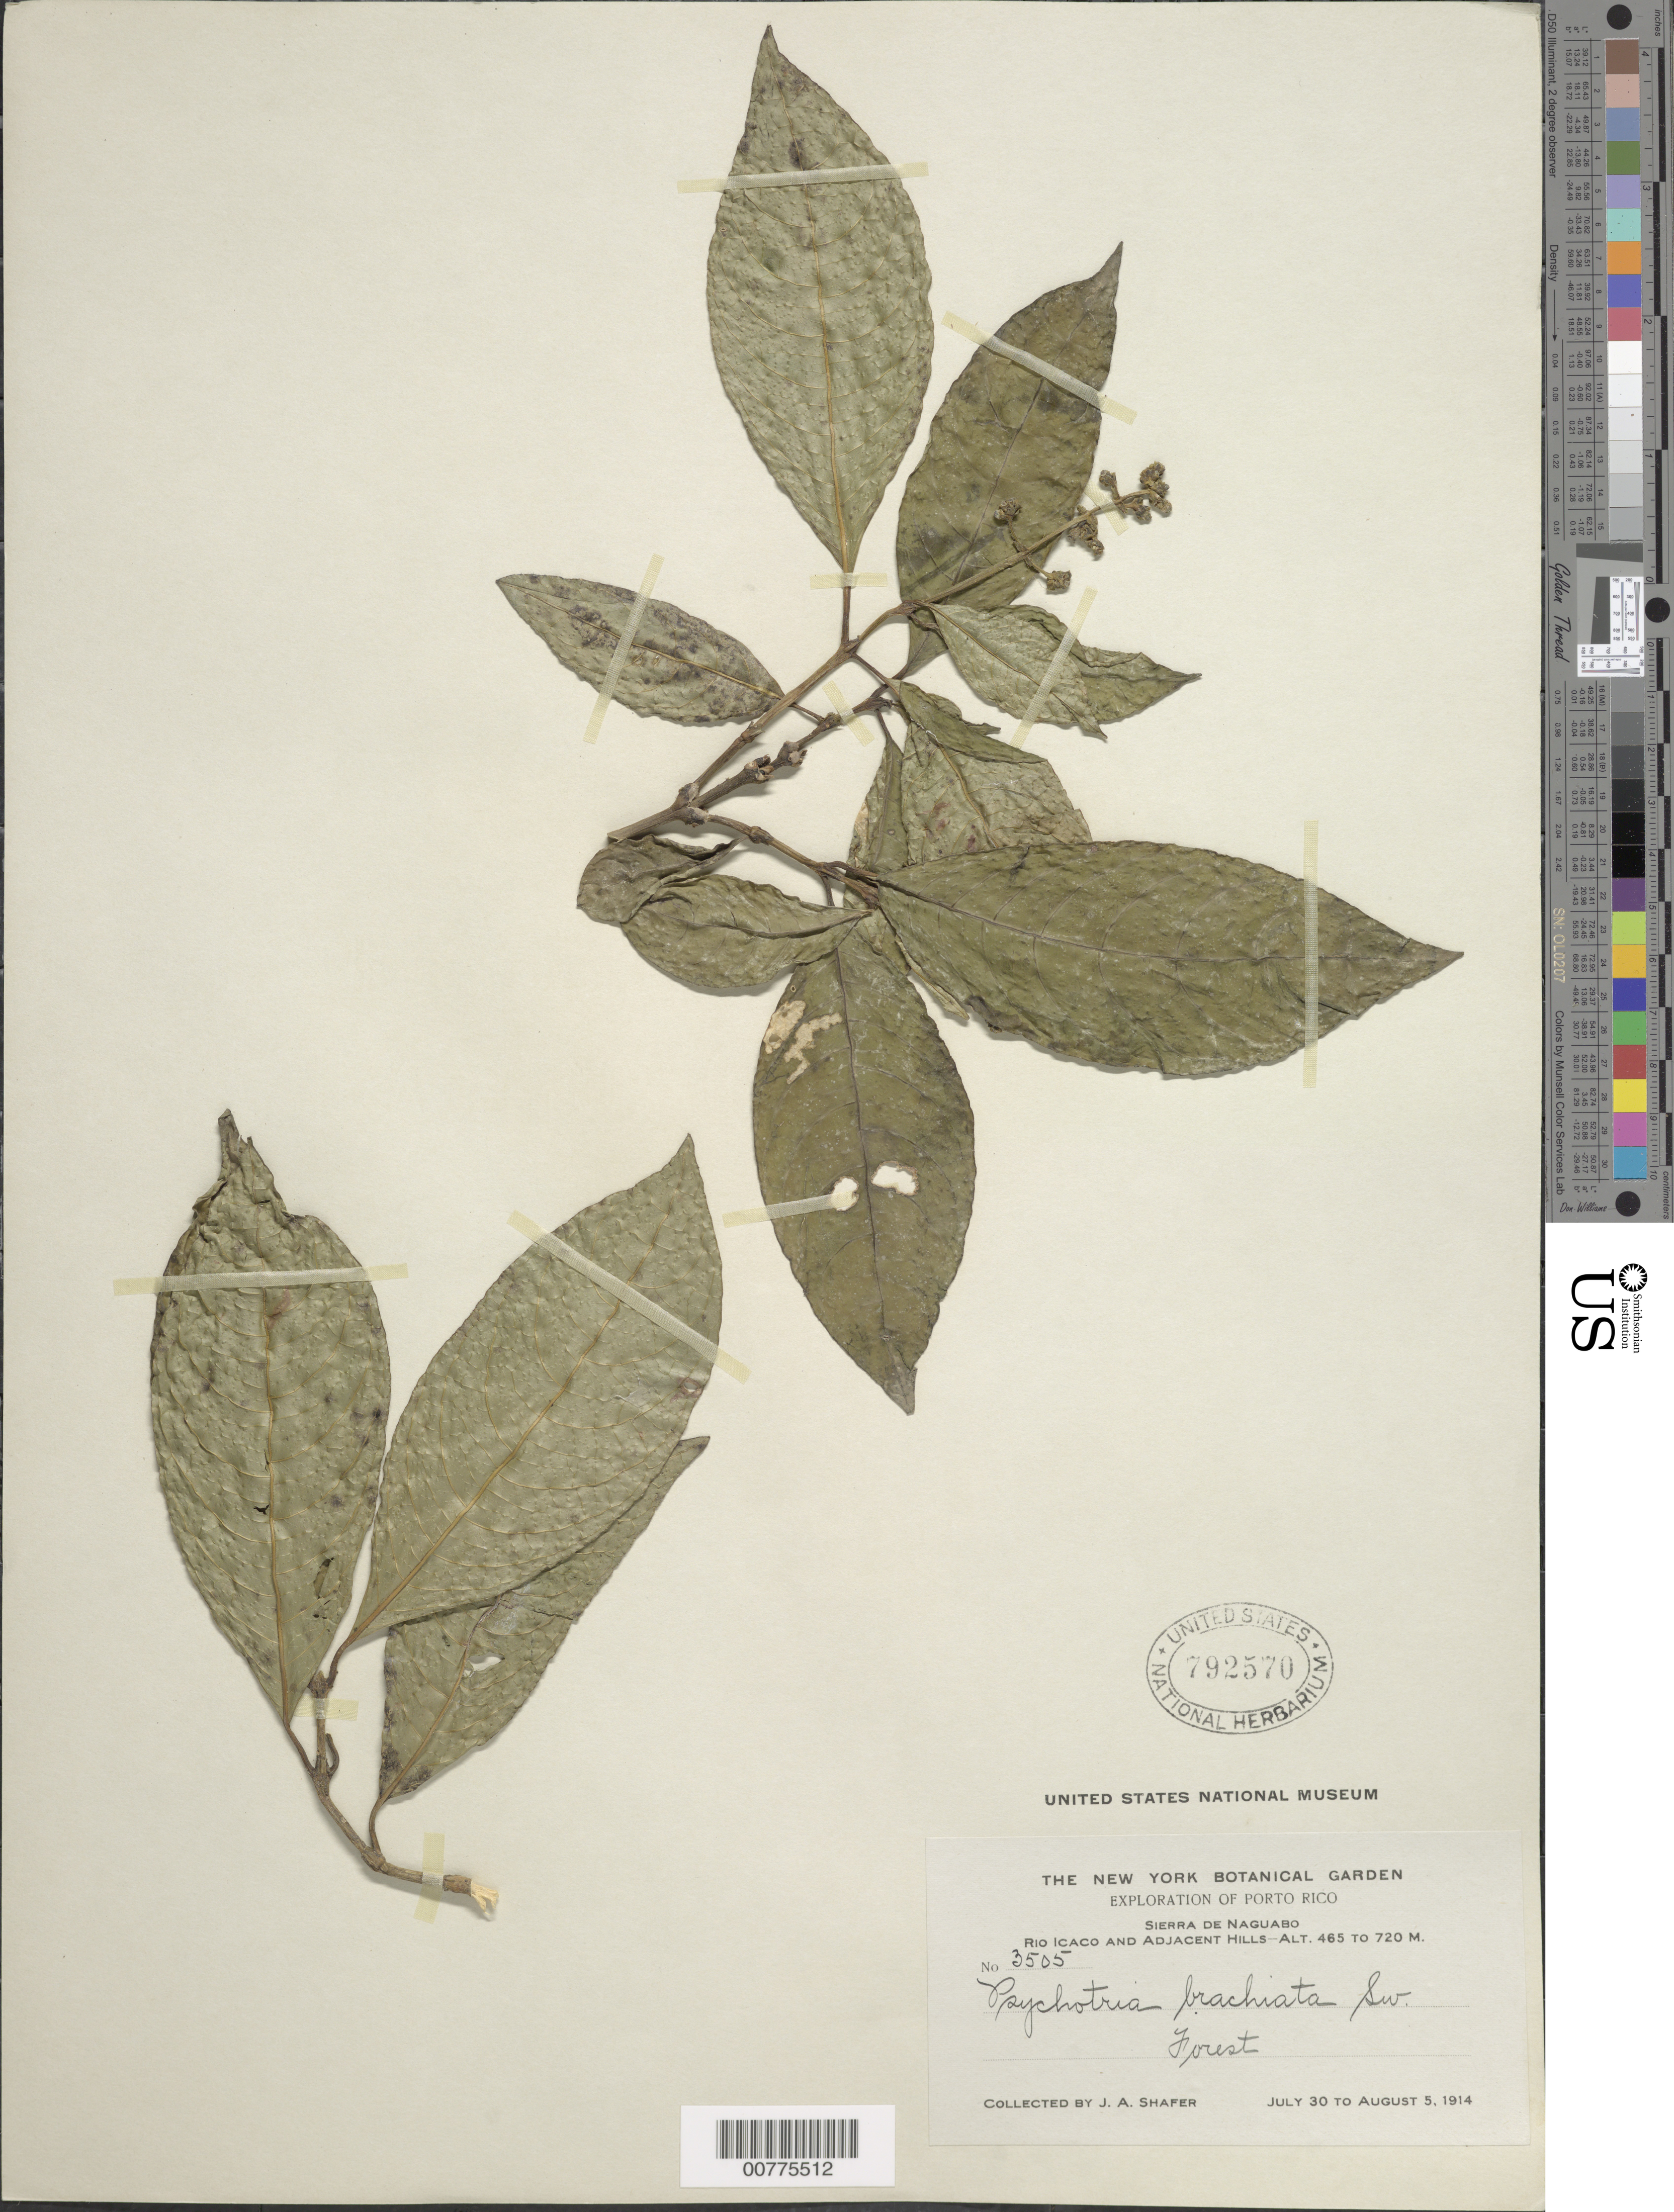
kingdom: Plantae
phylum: Tracheophyta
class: Magnoliopsida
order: Gentianales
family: Rubiaceae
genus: Psychotria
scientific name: Psychotria brachiata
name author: Sw.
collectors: J. A. Shafer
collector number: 3505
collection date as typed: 30 Jul 1914 to 05 Aug 1914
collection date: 1914-07-30/1914-08-05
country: Puerto Rico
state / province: Naguabo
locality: Sierra de Naguabo. Río Icaco and Adjacent hills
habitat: Forest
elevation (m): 465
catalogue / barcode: US 792570